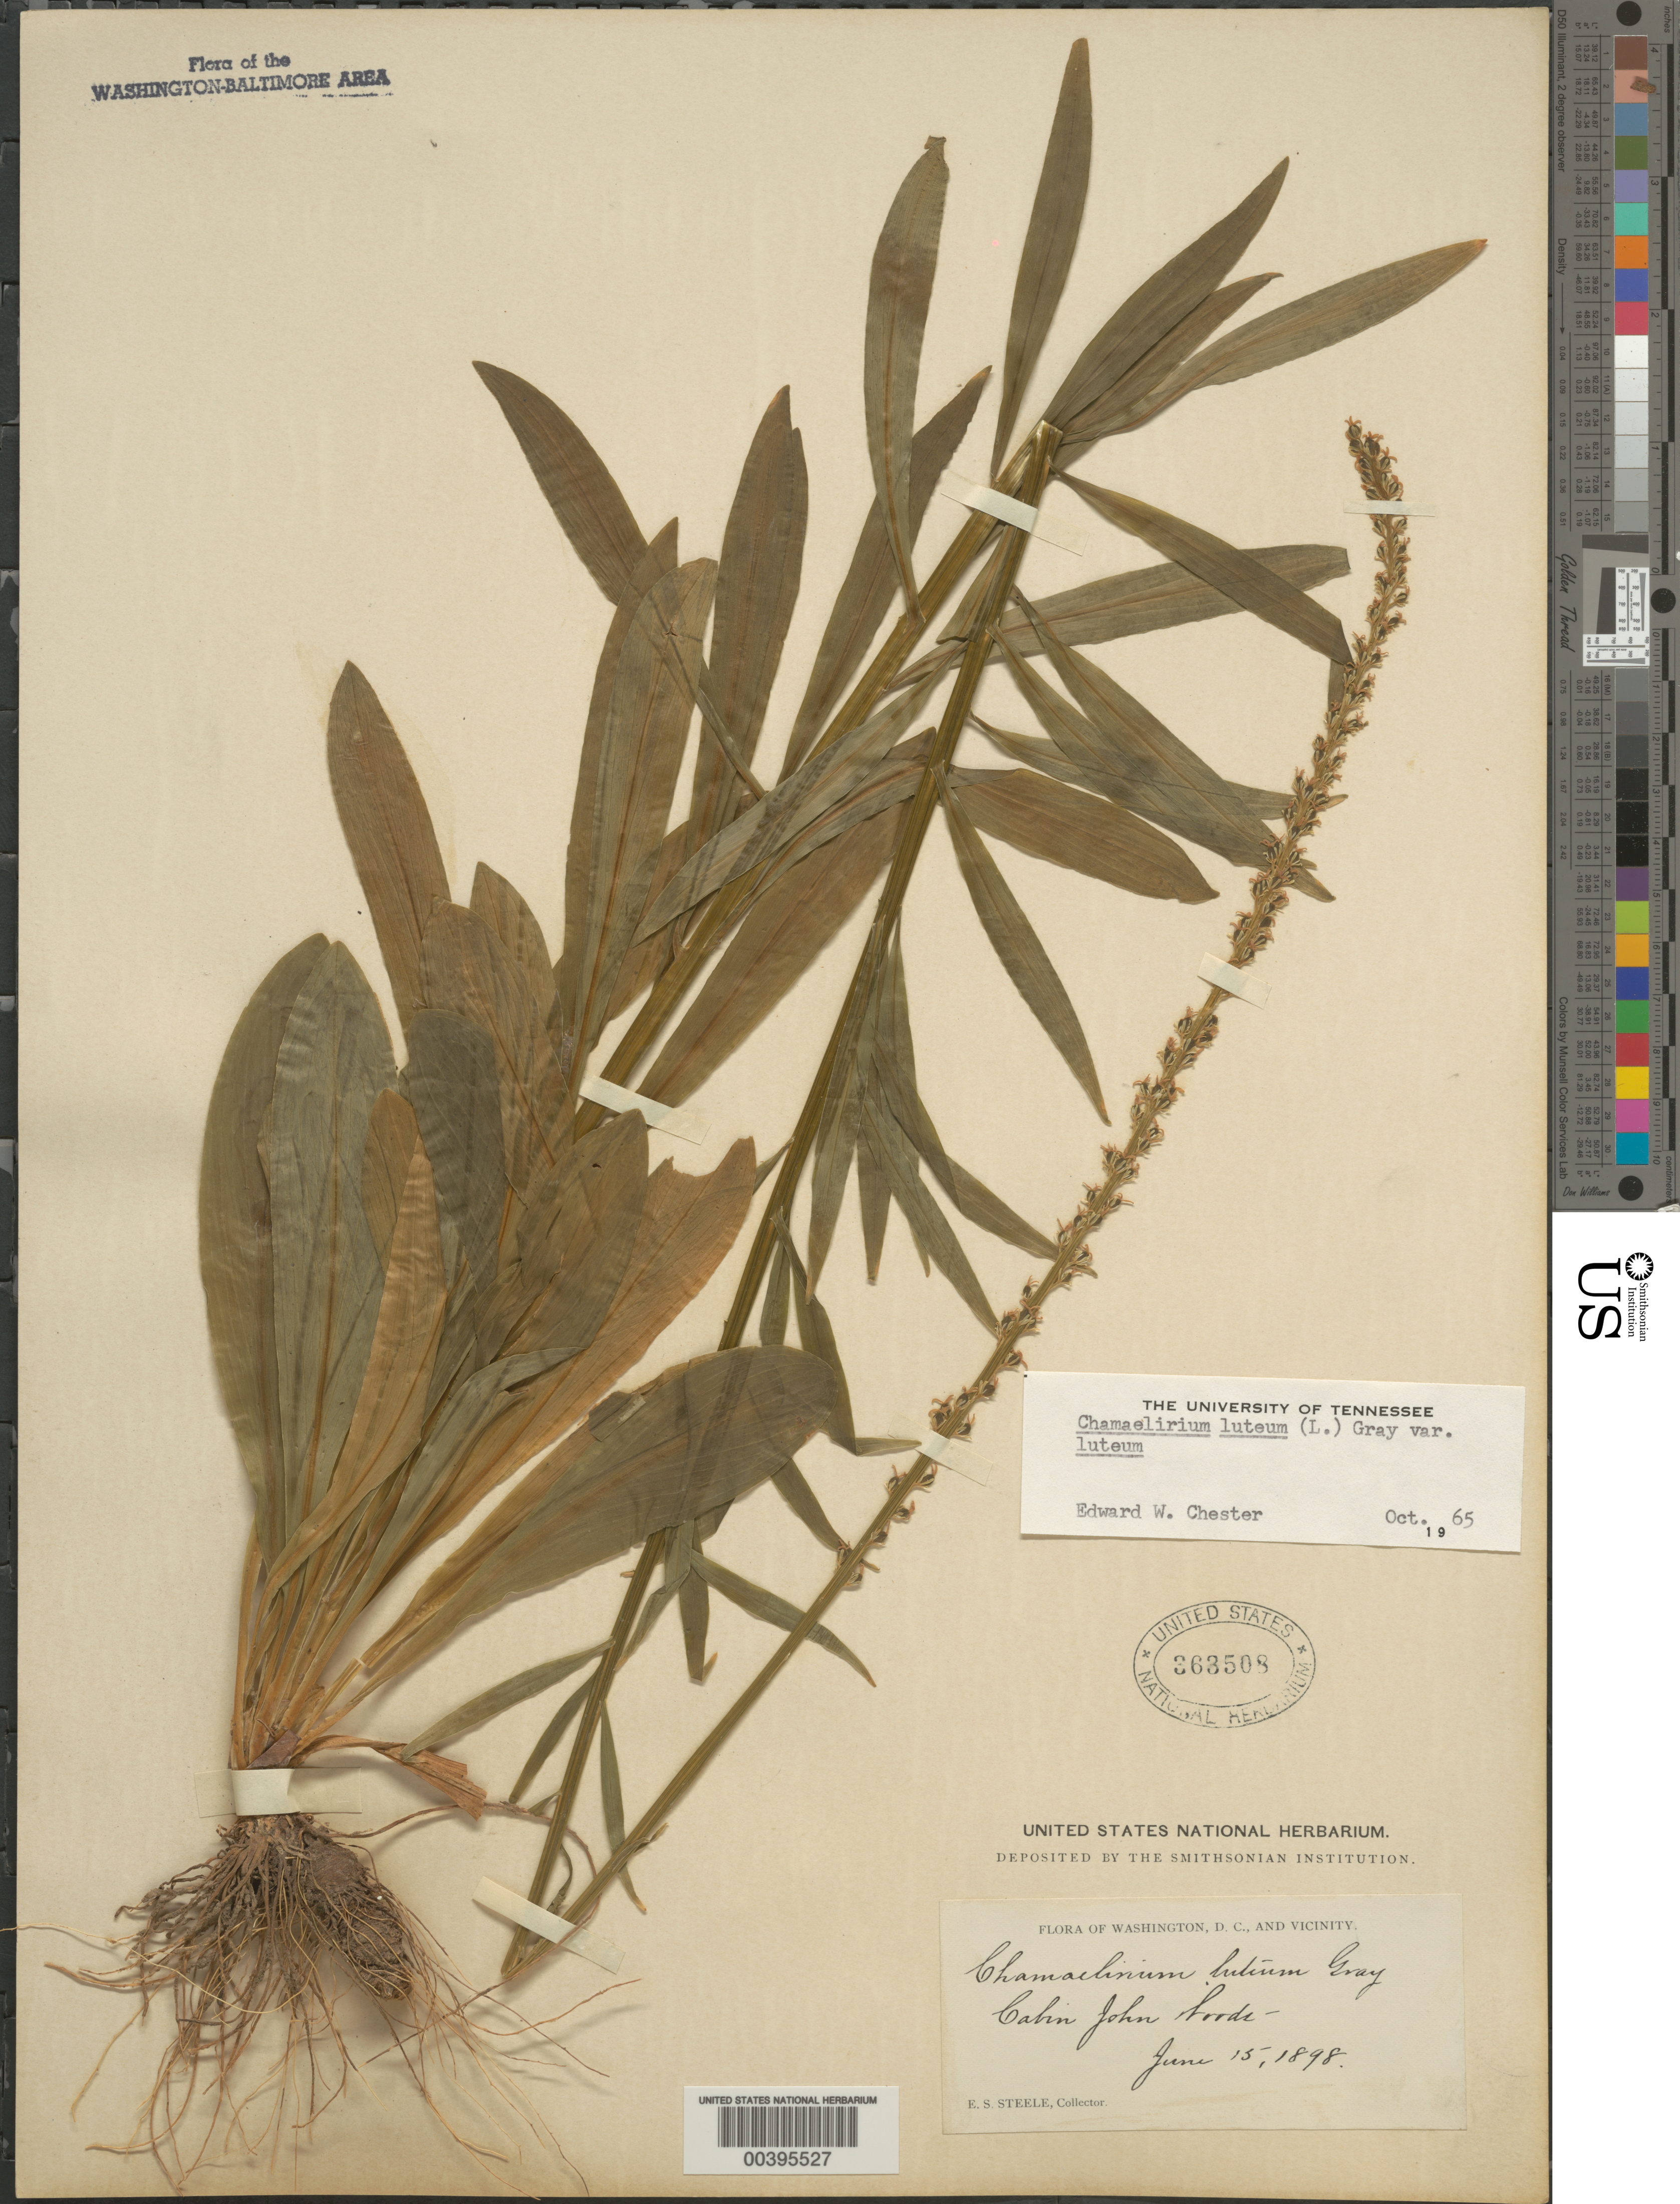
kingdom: Plantae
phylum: Tracheophyta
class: Liliopsida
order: Liliales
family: Melanthiaceae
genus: Chamaelirium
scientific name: Chamaelirium luteum var. luteum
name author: (L.) A. Gray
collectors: E. Steele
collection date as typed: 15 Jun 1898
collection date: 1898-06-15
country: United States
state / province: Maryland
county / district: Montgomery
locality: Cabin John woods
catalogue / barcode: US 363508